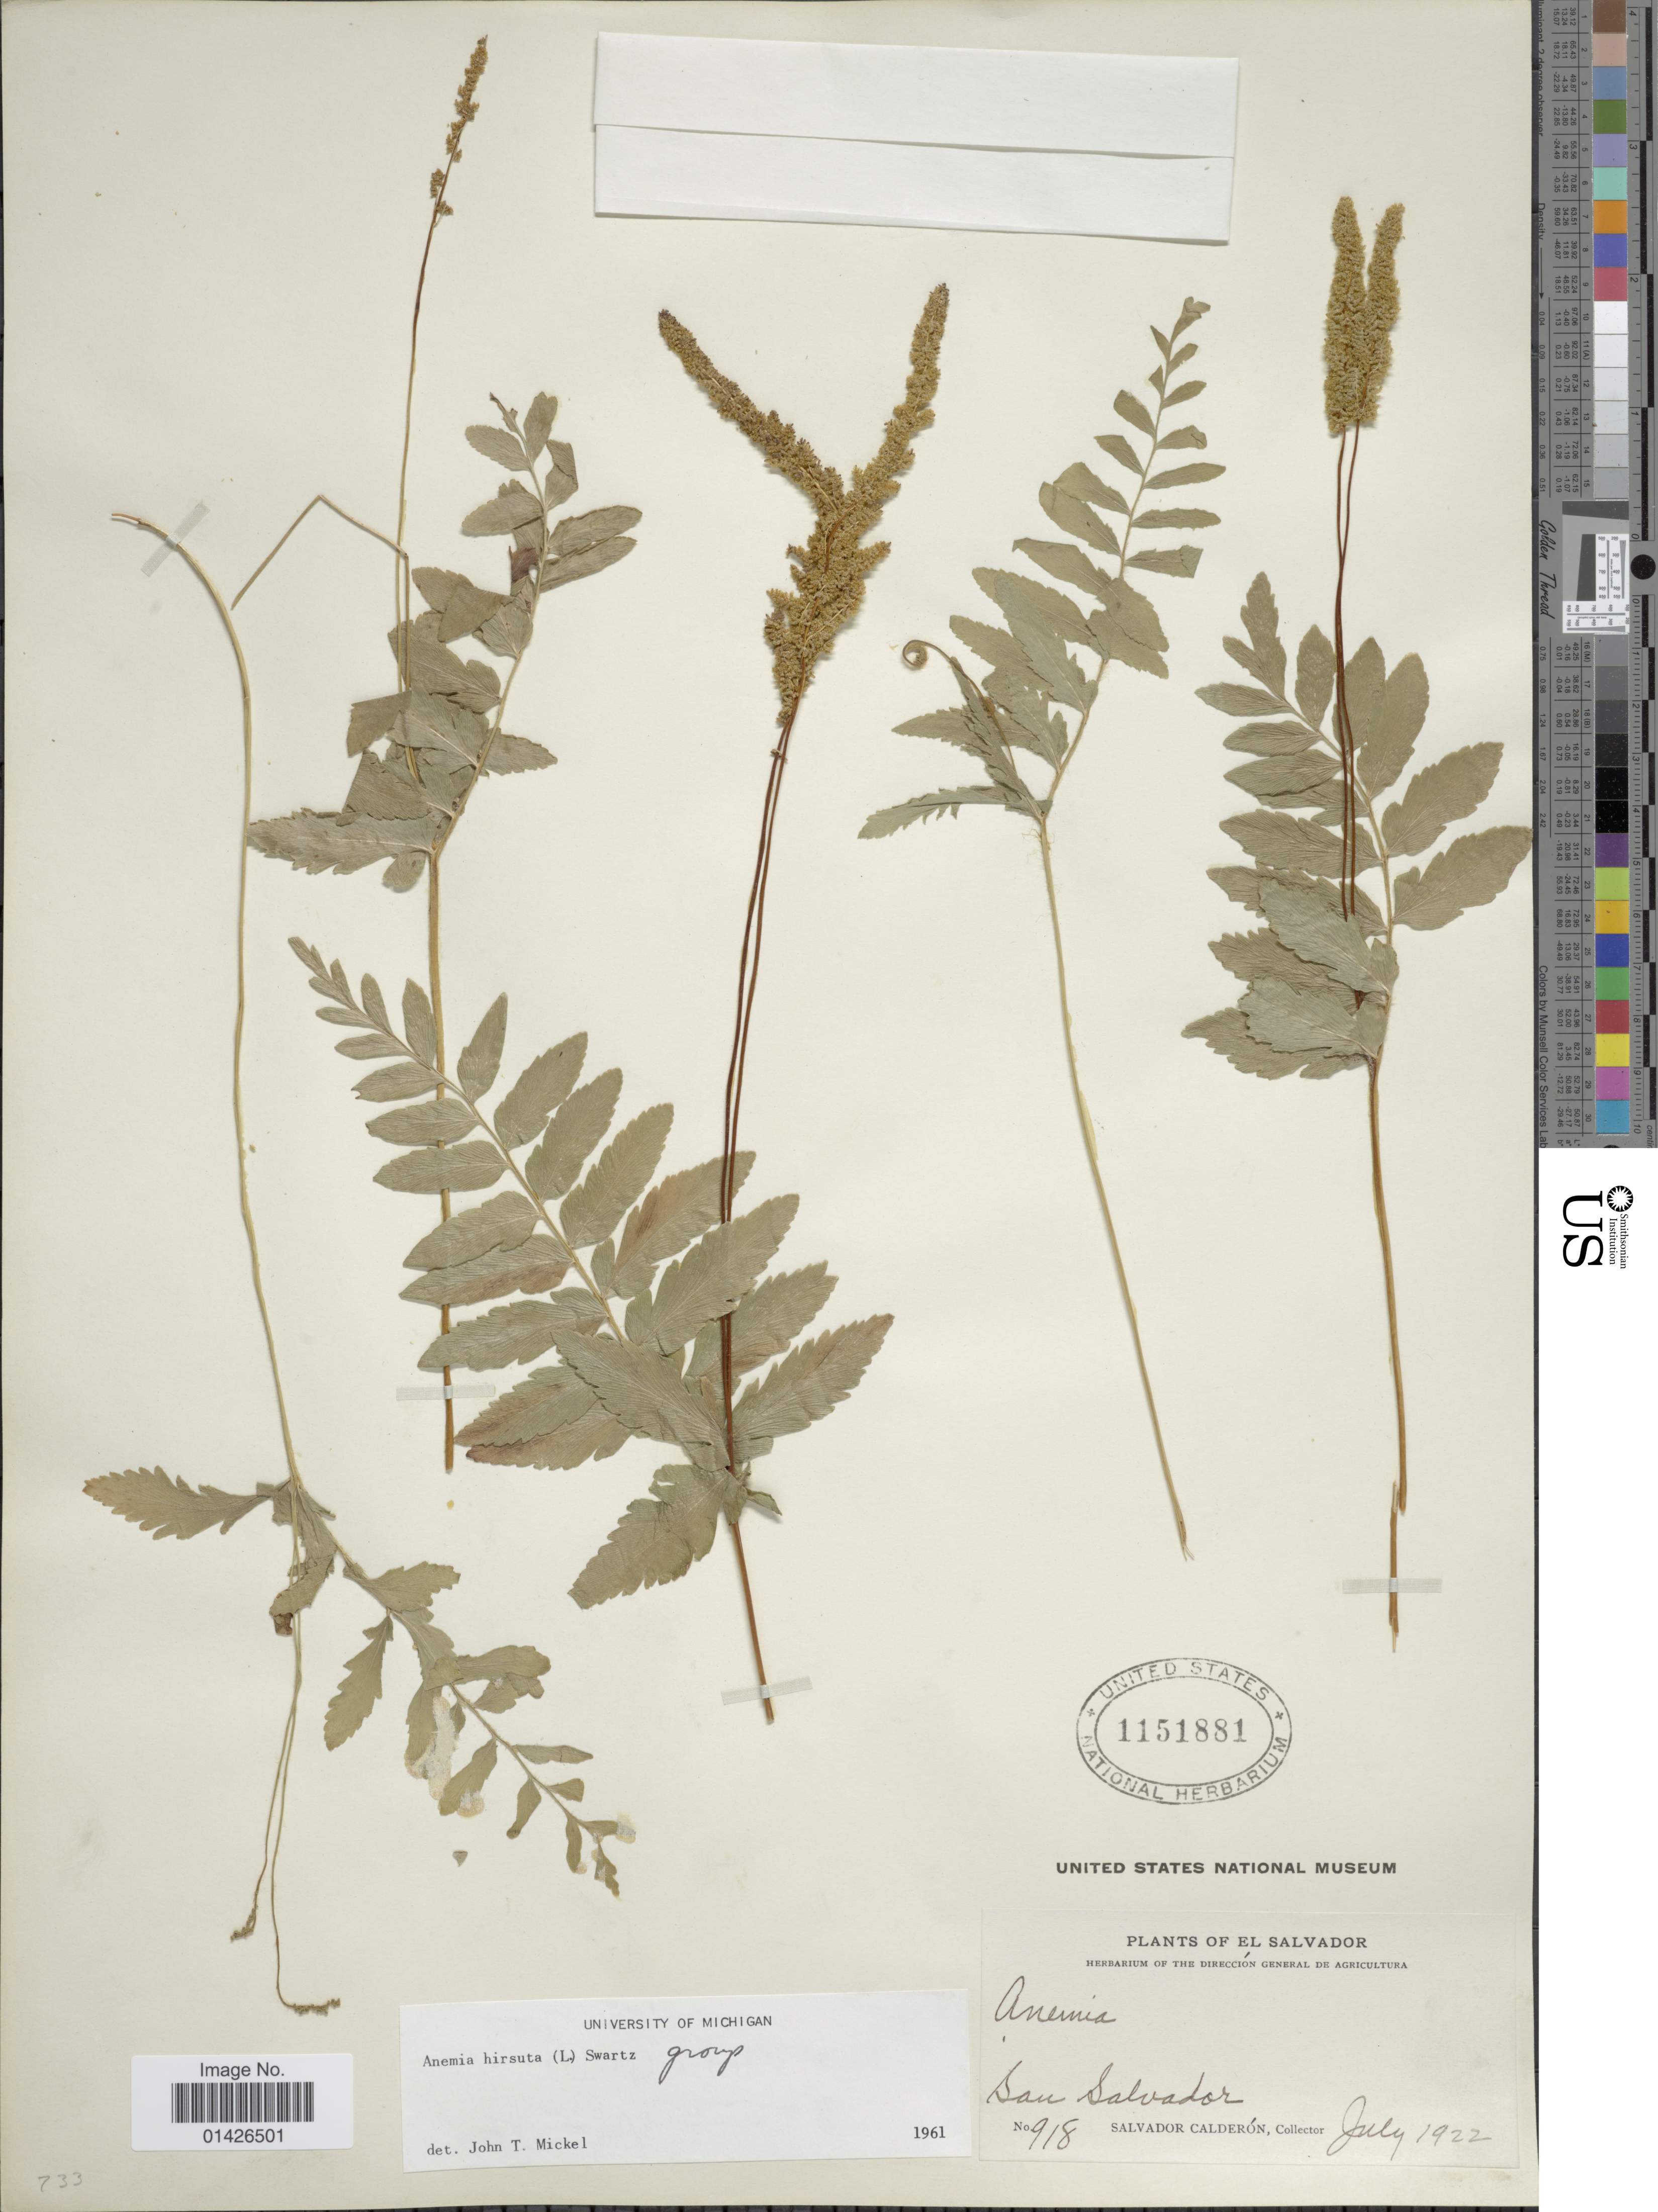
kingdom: Plantae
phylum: Tracheophyta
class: Polypodiopsida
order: Schizaeales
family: Anemiaceae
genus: Anemia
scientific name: Anemia hirsuta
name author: (L.) Sw.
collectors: S. Calderón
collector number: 918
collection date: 1922-07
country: El Salvador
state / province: San Salvador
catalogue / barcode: US 1151881